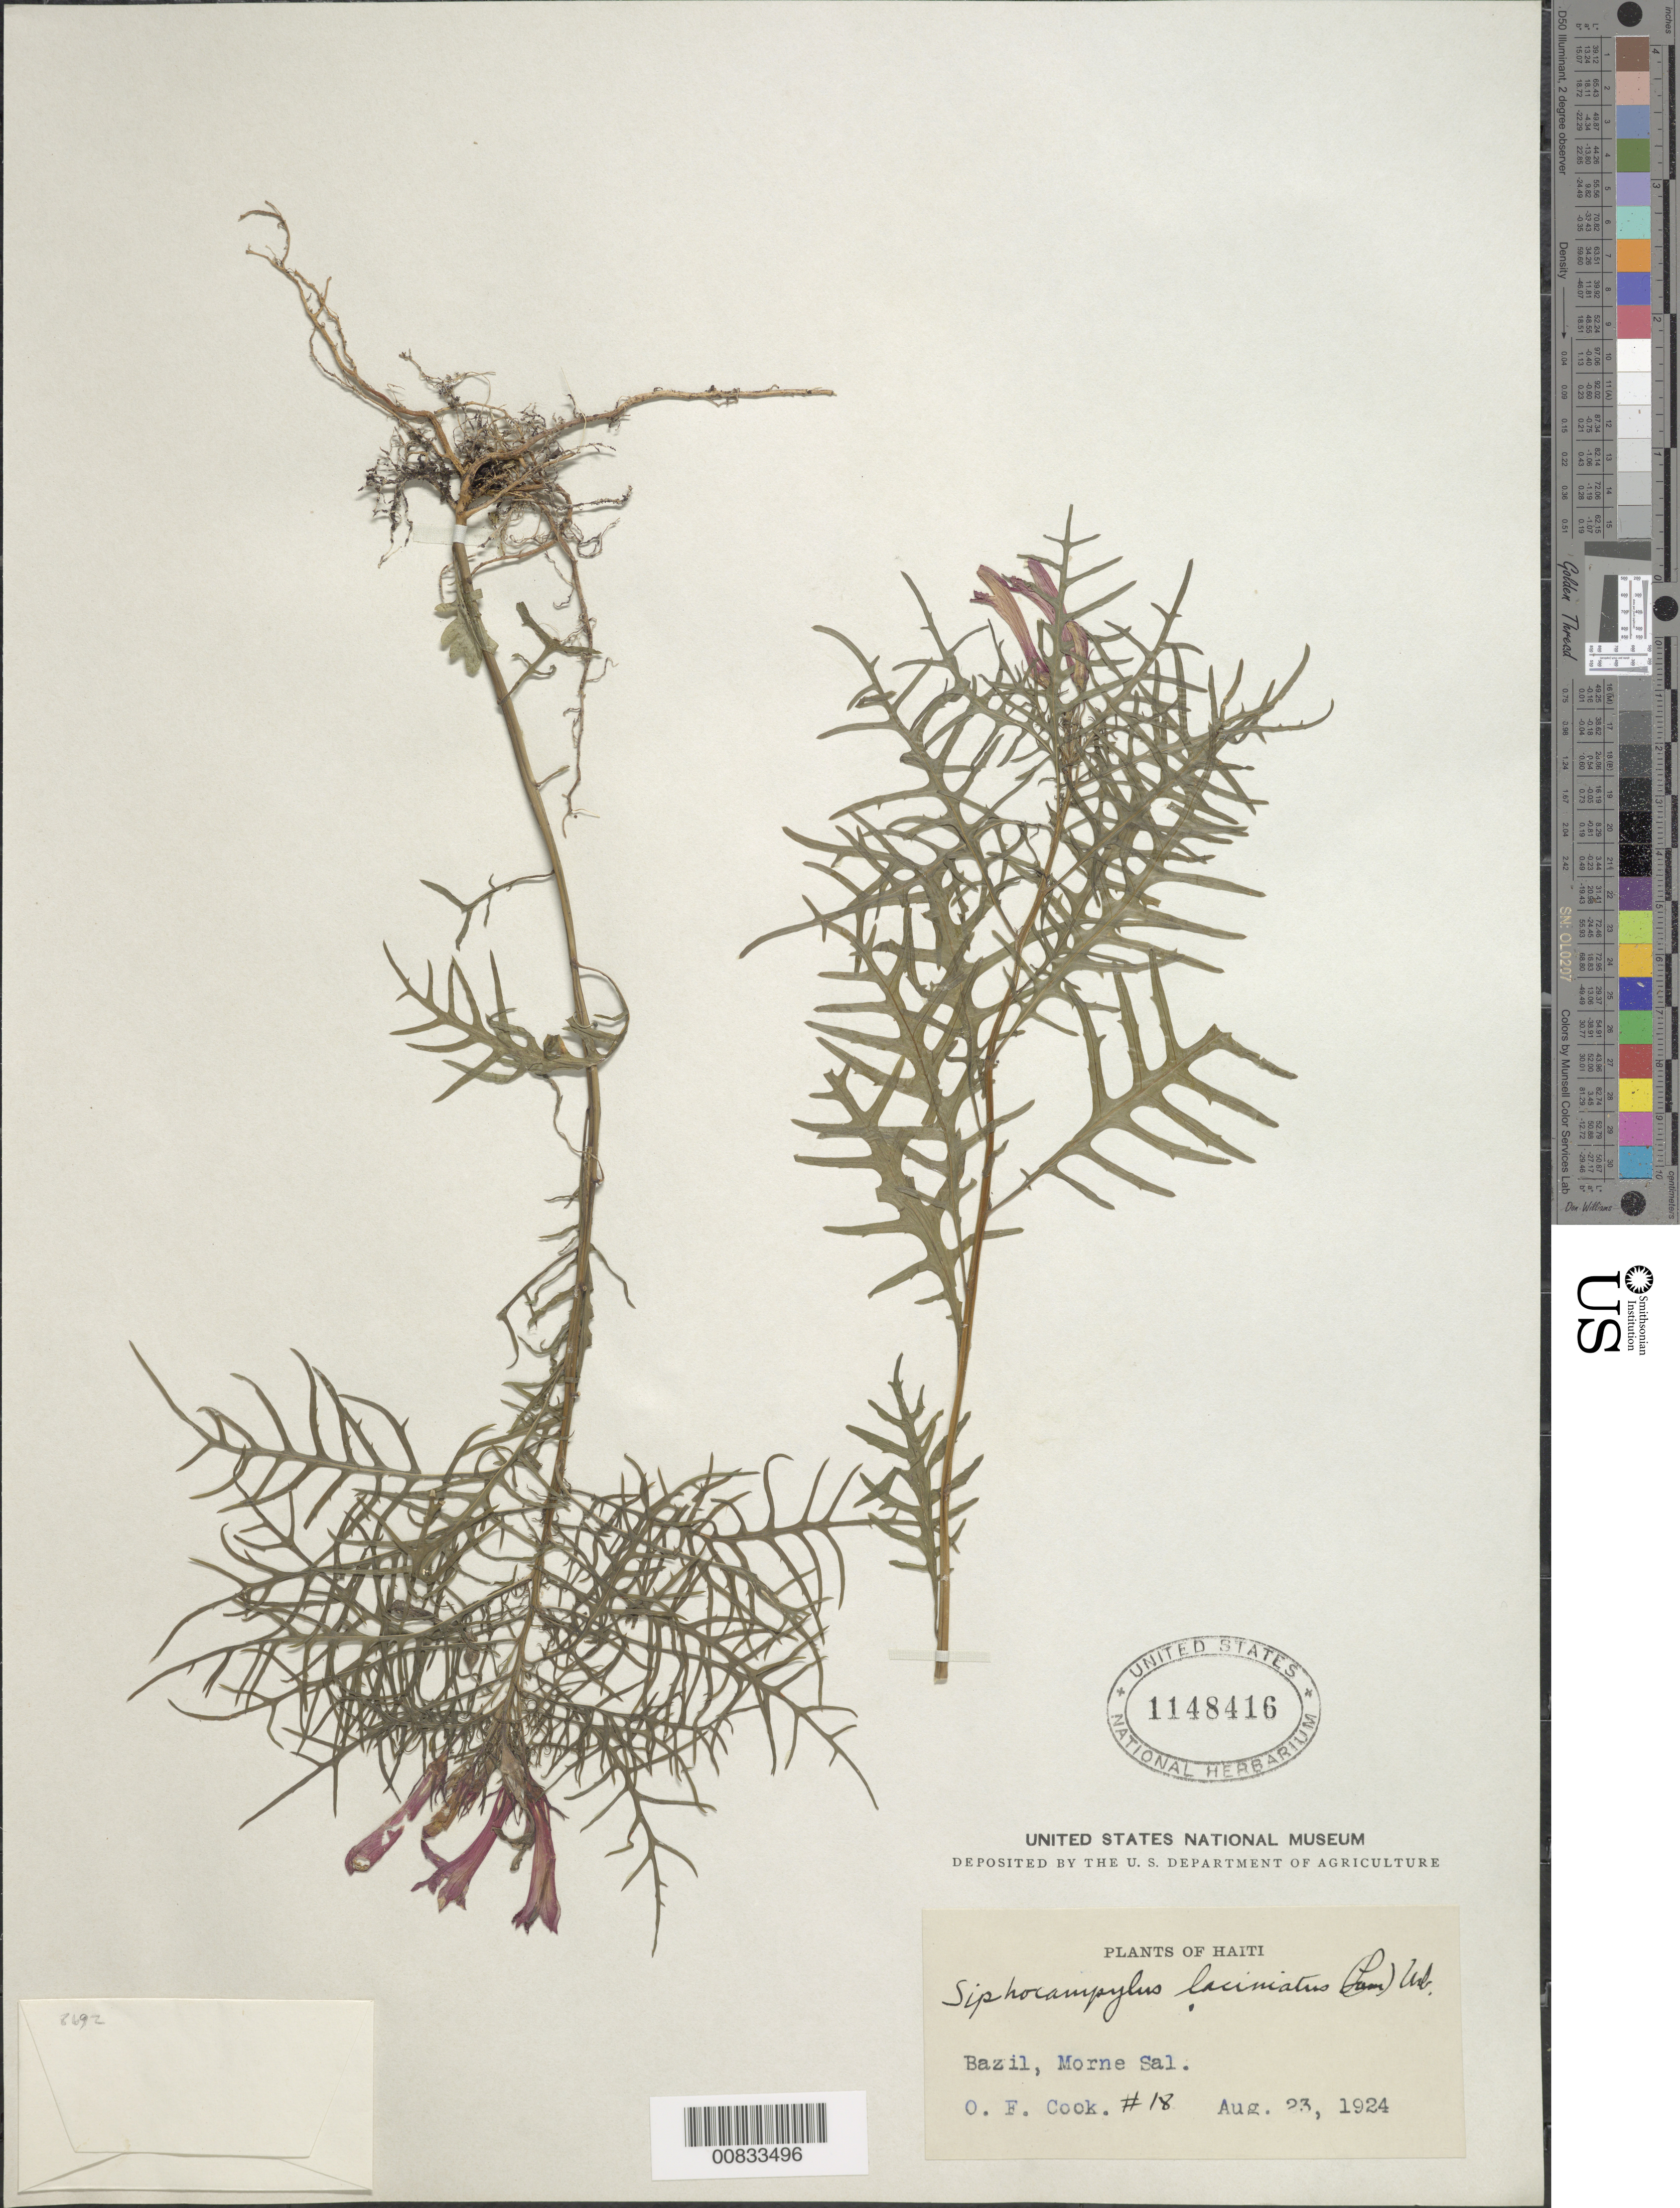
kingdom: Plantae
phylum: Tracheophyta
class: Magnoliopsida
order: Asterales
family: Campanulaceae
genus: Siphocampylus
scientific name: Siphocampylus laciniatus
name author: Urb.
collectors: O. F. Cook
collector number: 18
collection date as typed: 23 Aug 1924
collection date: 1924-08-23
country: Haiti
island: Hispaniola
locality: Bazil, Morne Sal.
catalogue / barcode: US 1148416